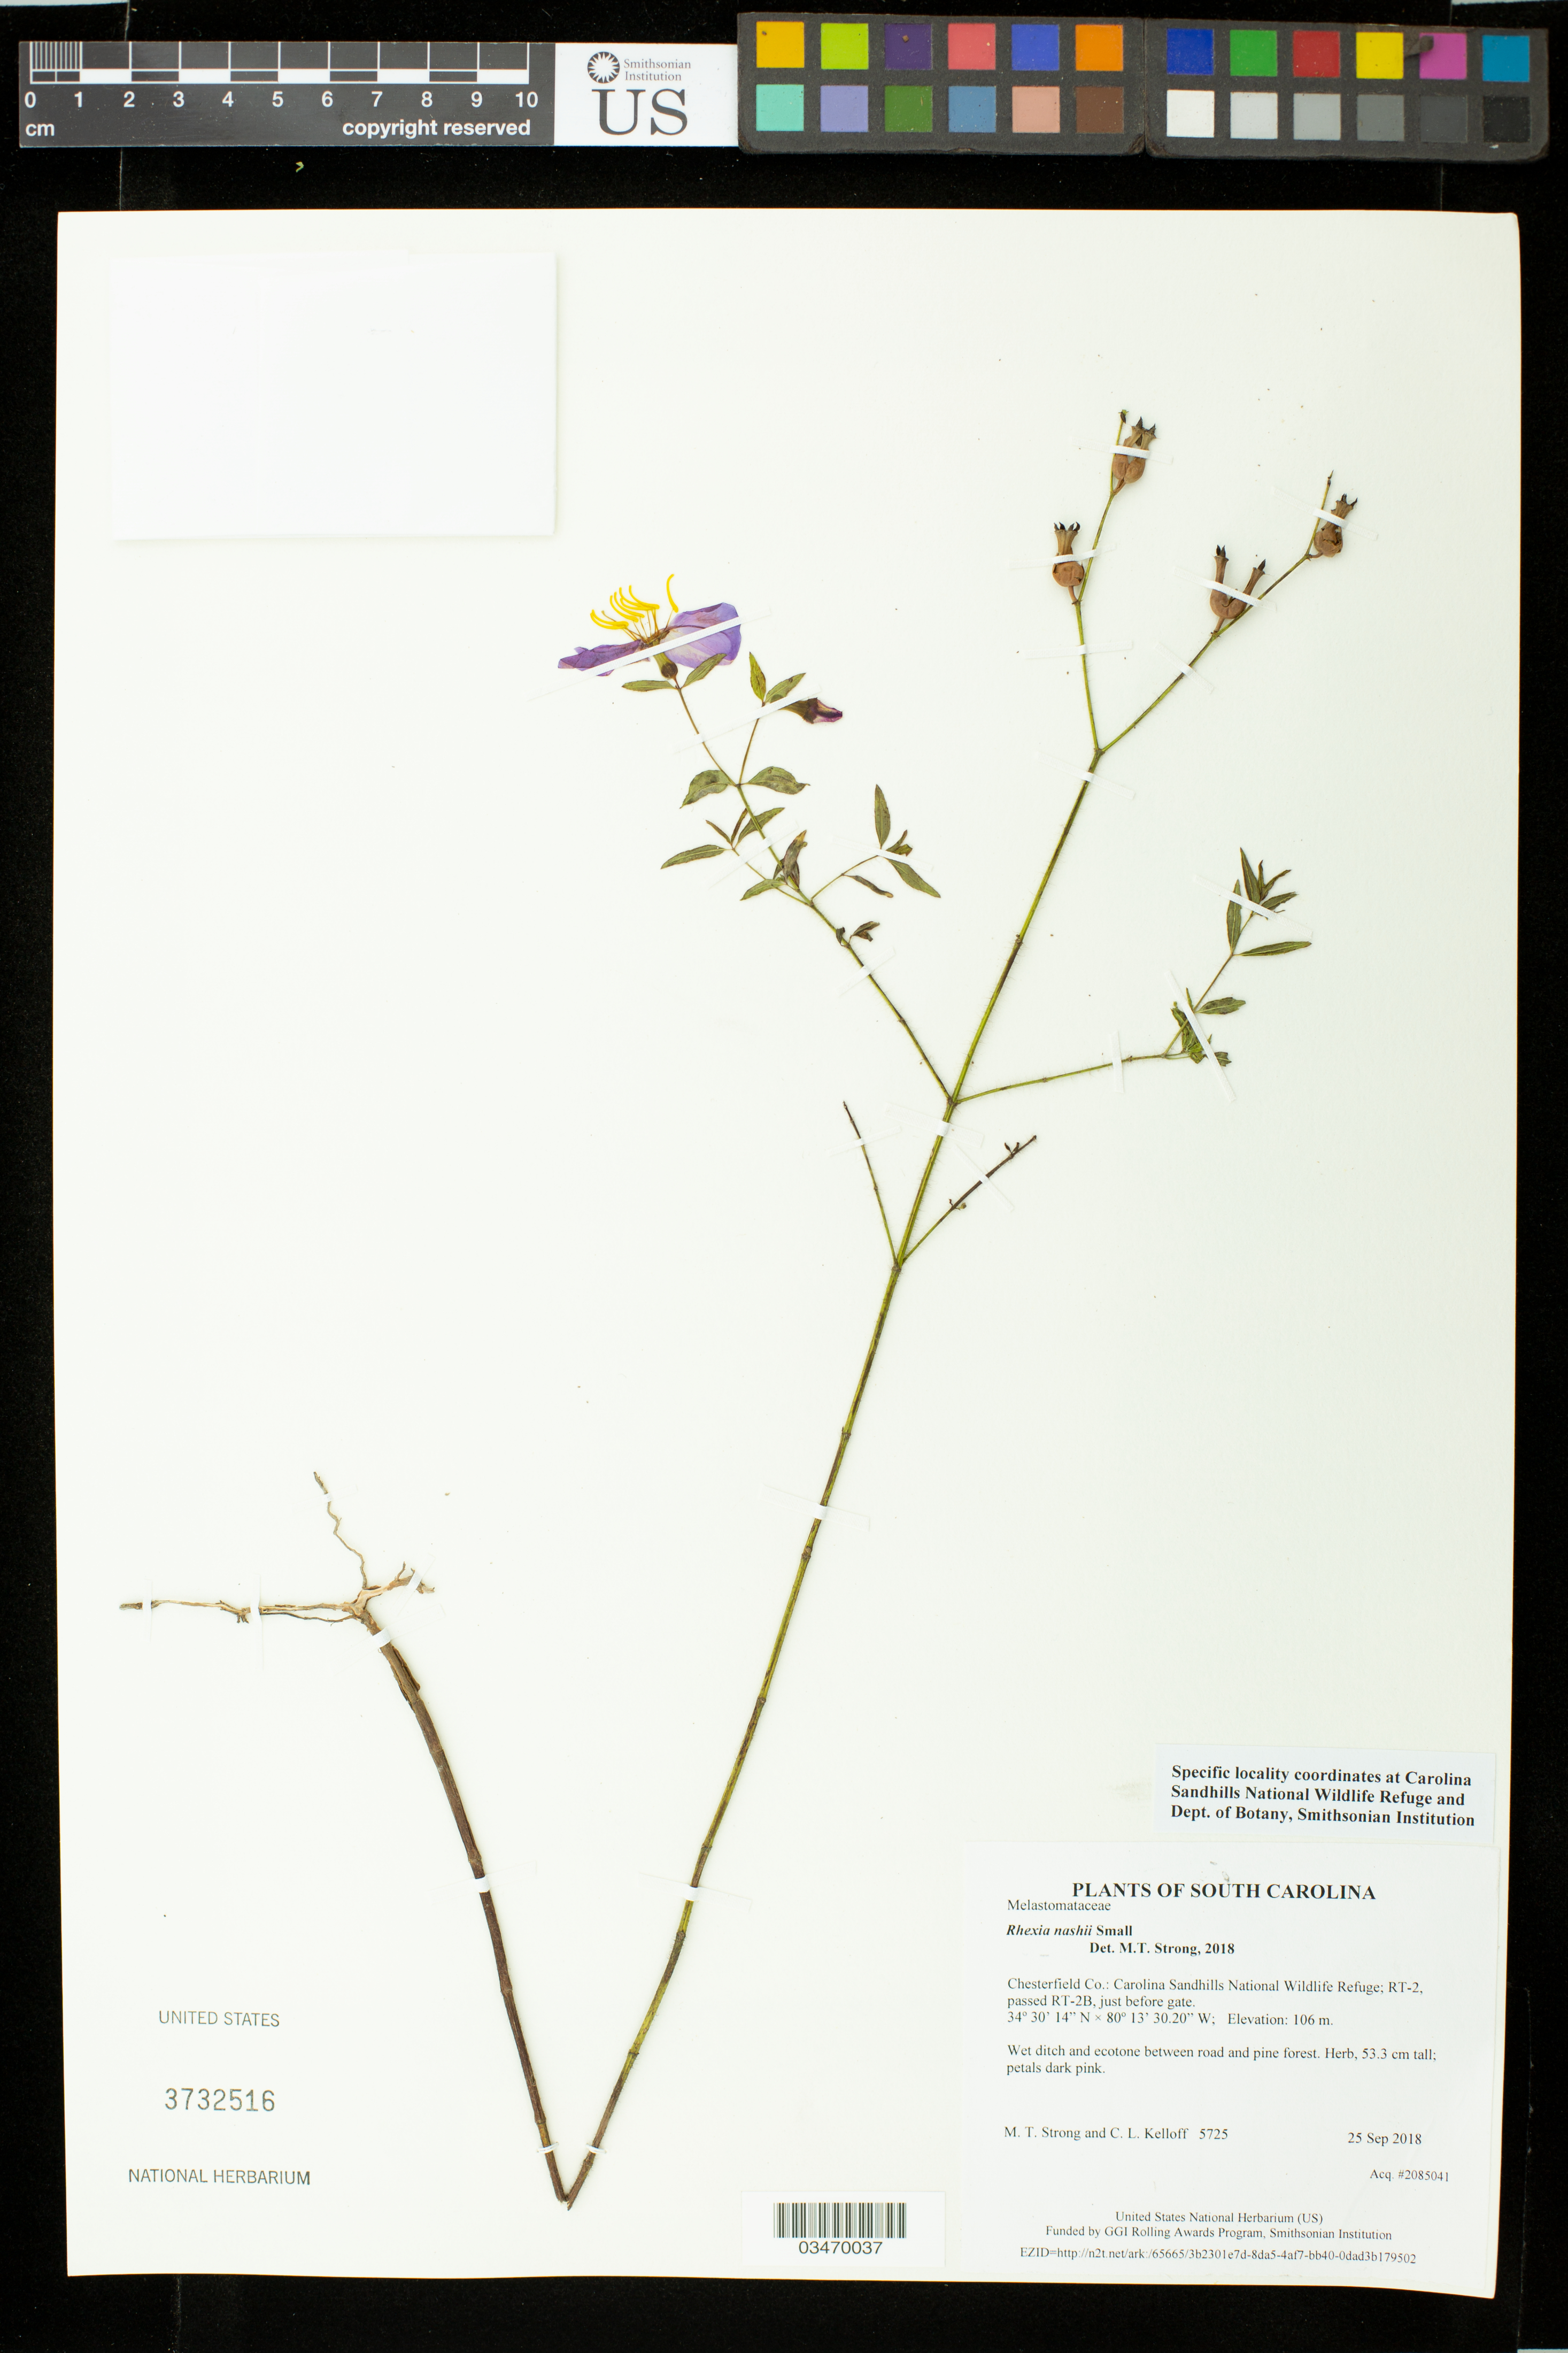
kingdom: Plantae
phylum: Tracheophyta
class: Magnoliopsida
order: Myrtales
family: Melastomataceae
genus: Rhexia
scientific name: Rhexia nashii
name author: Small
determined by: Strong, M. T., (US), Smithsonian Institution - National Museum of Natural History (UNITED STATES)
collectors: M. T. Strong & C. L. Kelloff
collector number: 5725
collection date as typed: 25 Sep 2018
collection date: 2018-09-25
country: United States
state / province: South Carolina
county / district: Chesterfield Co.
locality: Carolina Sandhills National Wildlife Refuge; RT-2, passed RT-2B, just before gate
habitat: Ditch and ecotone between road and pine forest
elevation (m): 106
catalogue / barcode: US 3732516